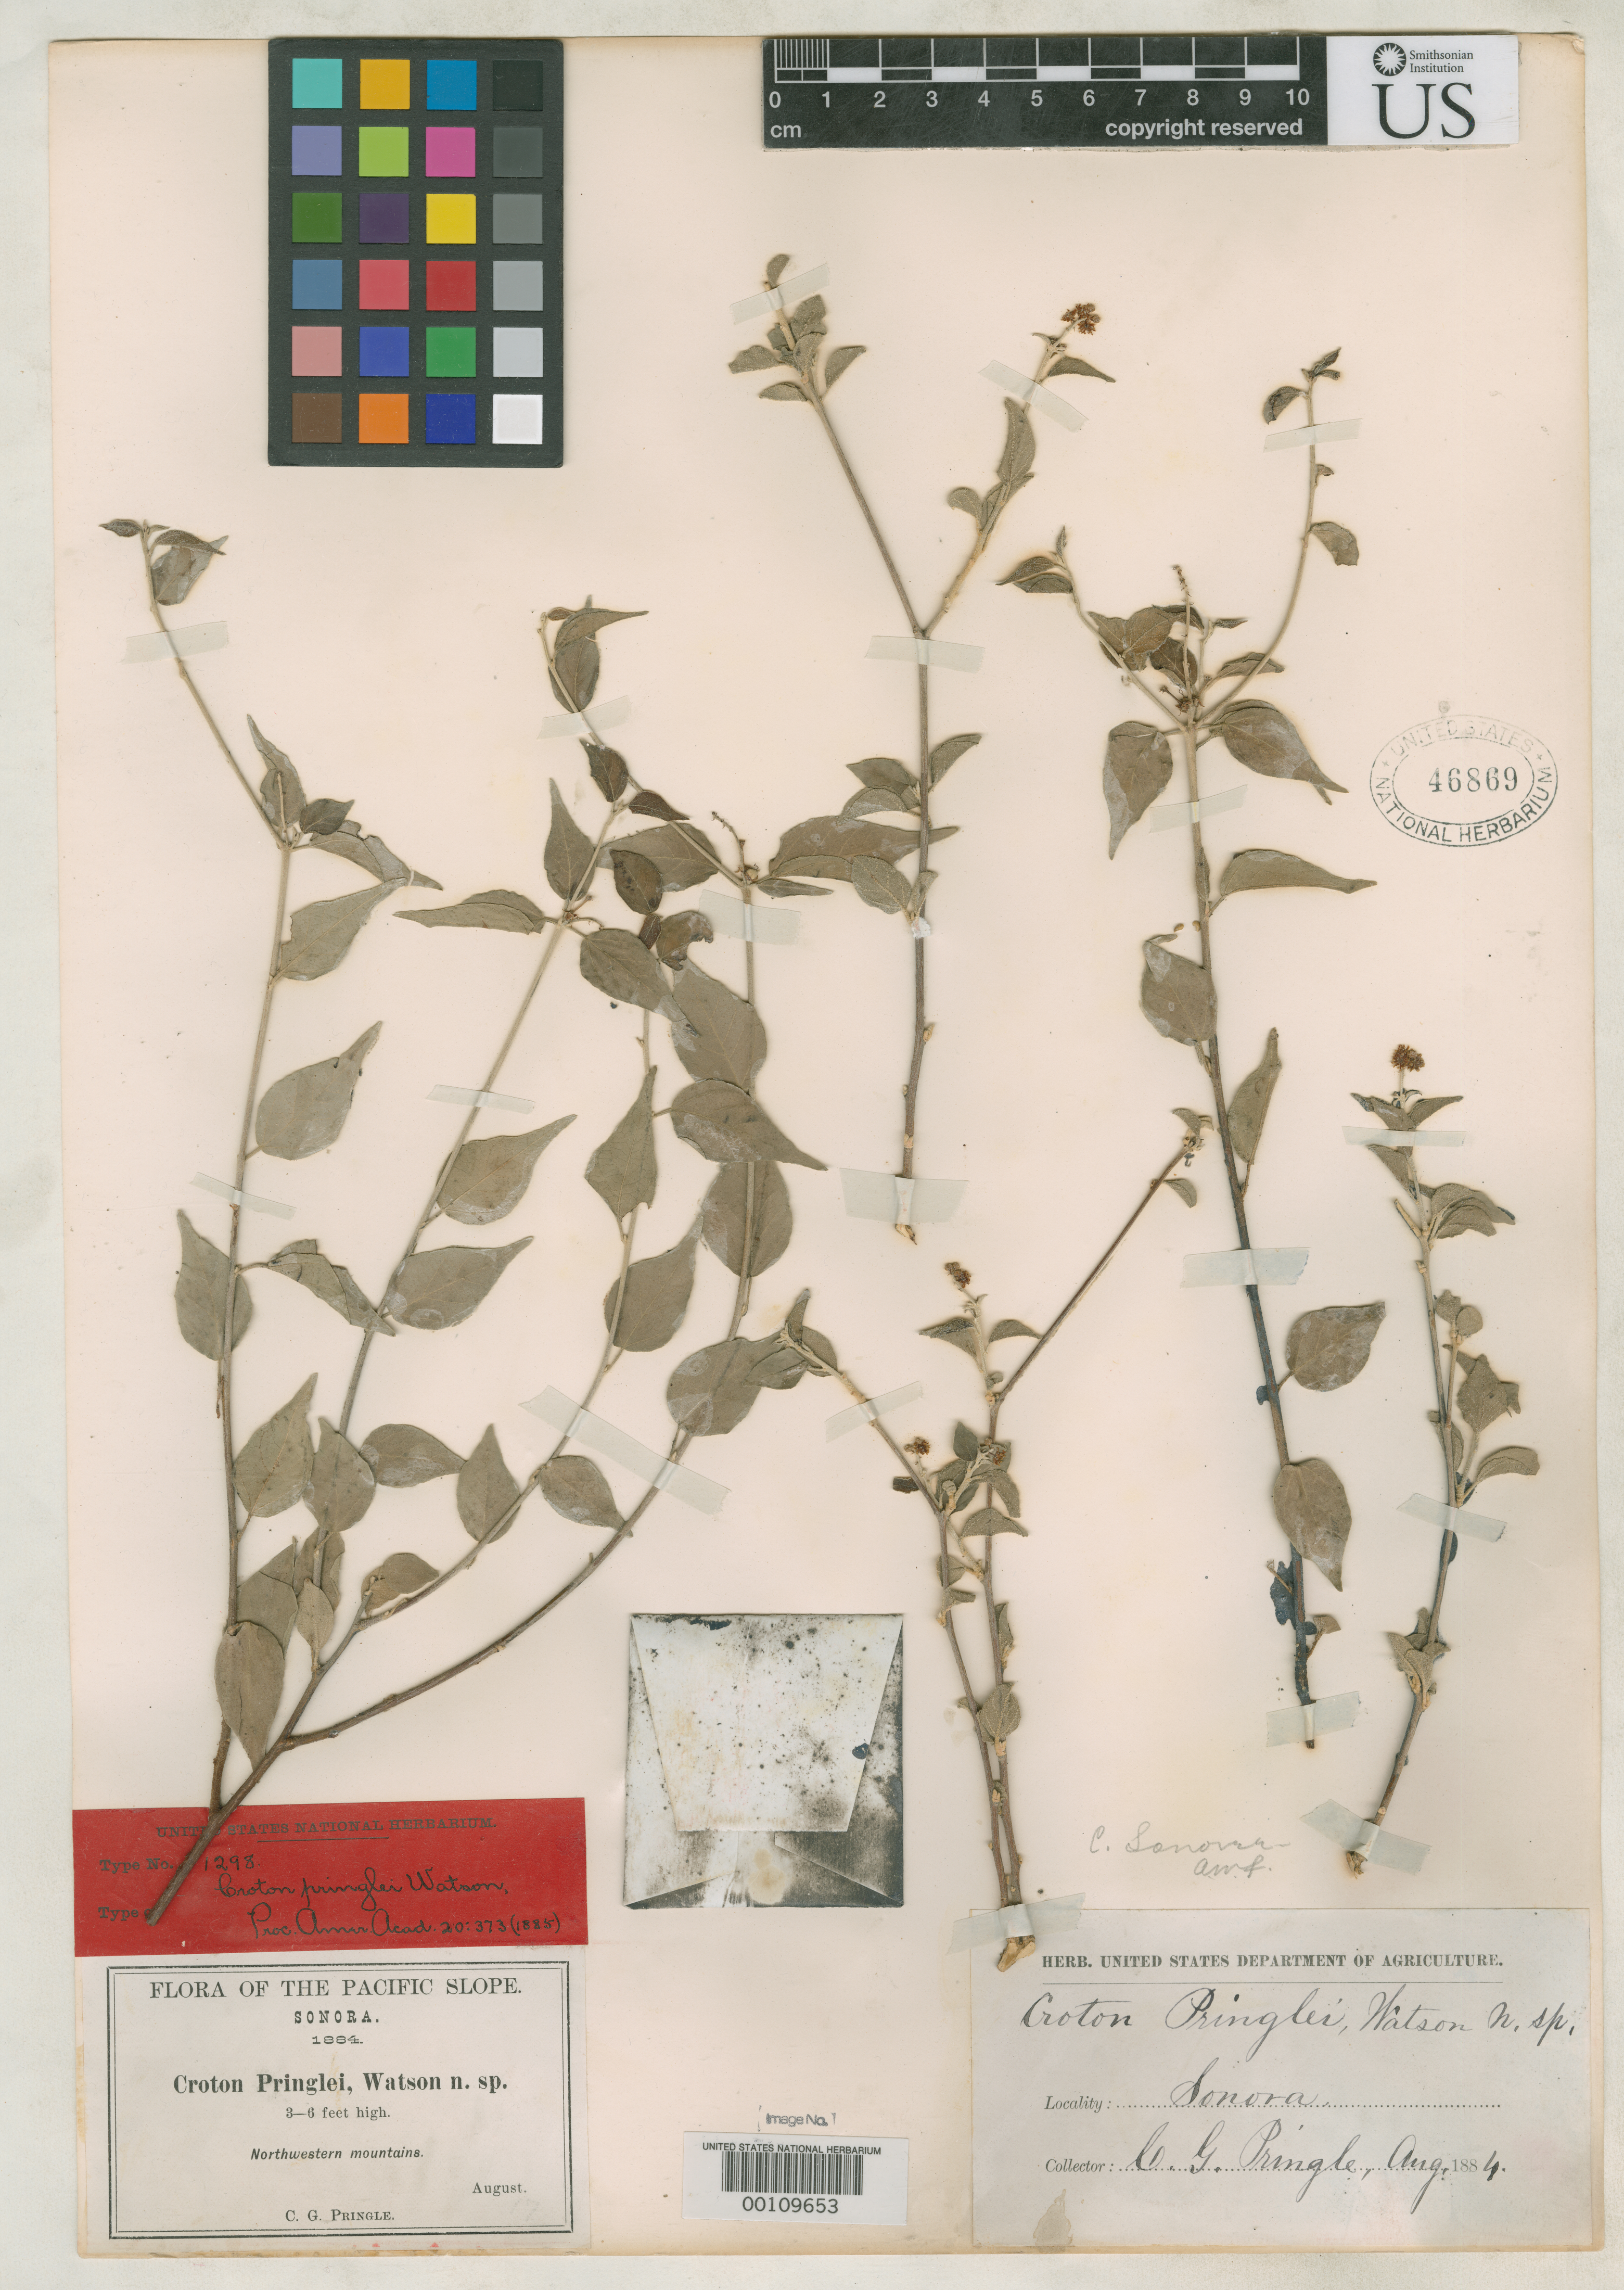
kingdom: Plantae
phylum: Tracheophyta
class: Magnoliopsida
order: Malpighiales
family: Euphorbiaceae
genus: Croton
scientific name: Croton pringlei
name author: S. Watson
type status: Type Collection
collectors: C. G. Pringle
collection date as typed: Aug 1884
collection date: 1884-08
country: Mexico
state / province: Sonora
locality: NW Mountains.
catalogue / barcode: US 46869